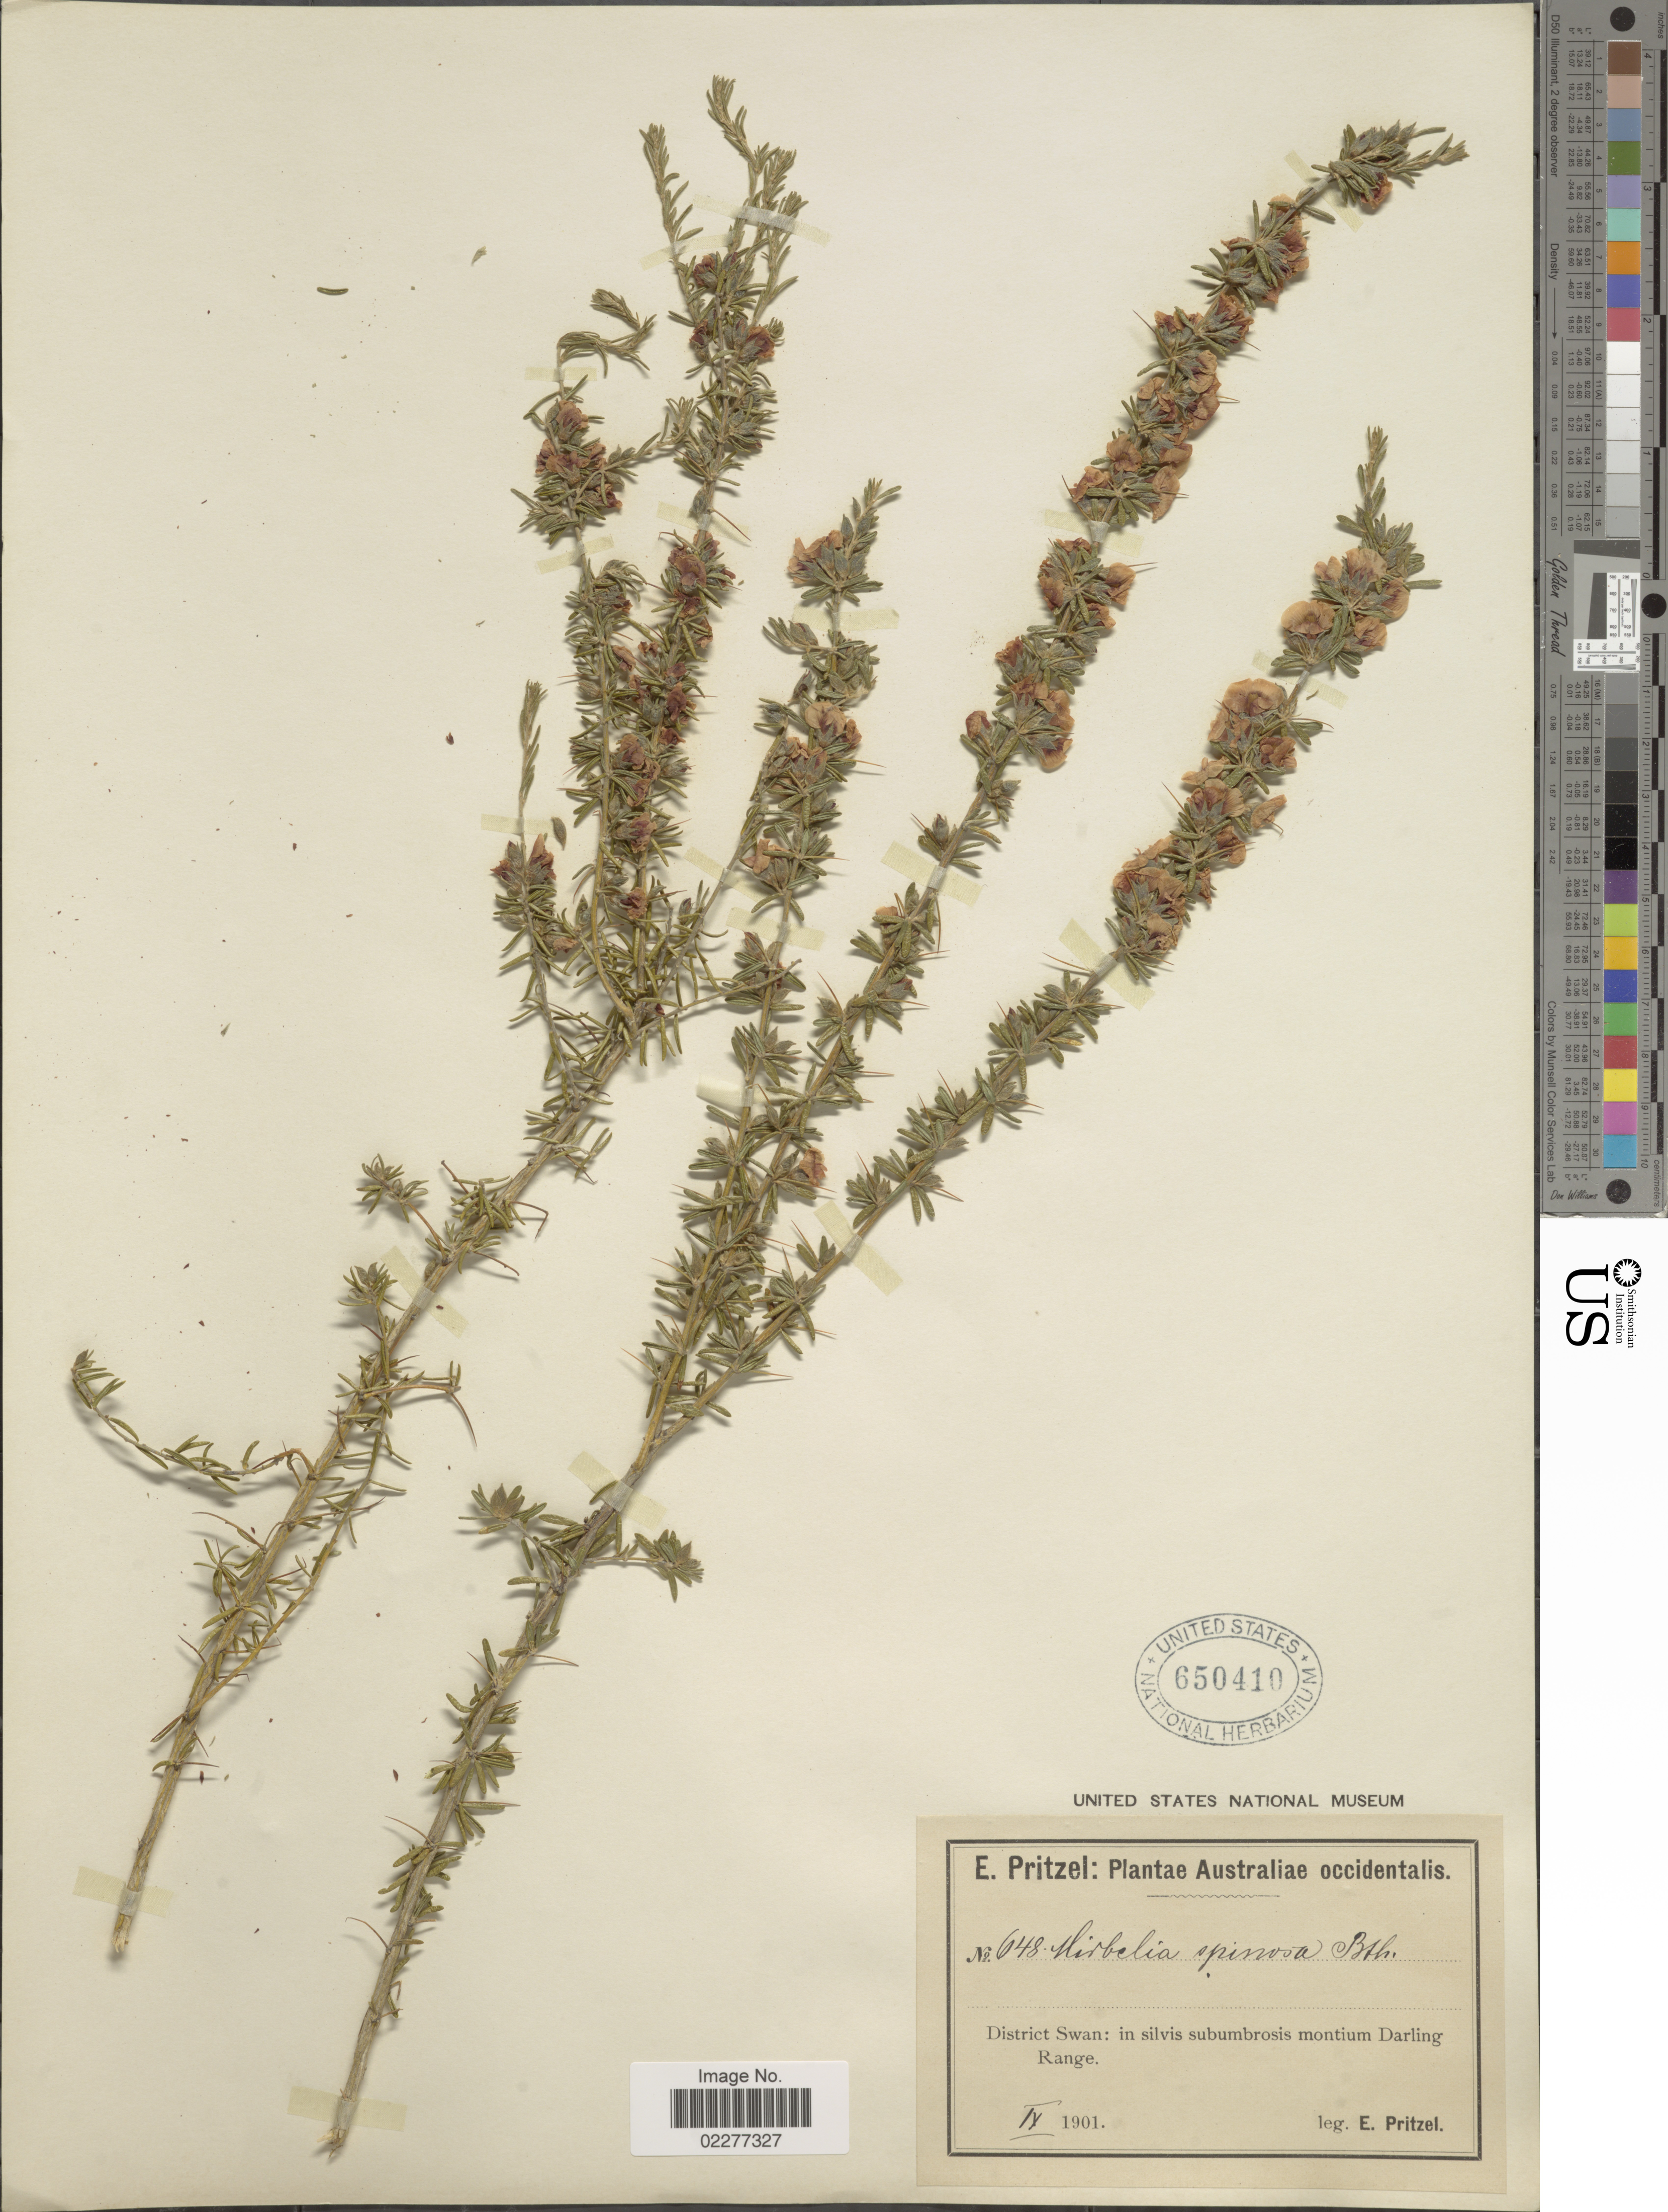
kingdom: Plantae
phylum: Tracheophyta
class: Magnoliopsida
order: Fabales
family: Fabaceae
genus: Mirbelia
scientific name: Mirbelia spinosa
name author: (Benth.) Benth.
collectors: E. G. Pritzel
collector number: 648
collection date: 1901-09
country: Australia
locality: Australiae occidentalis, District Swan: in silvis subumbrosis montium Darling Range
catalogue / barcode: US 650410